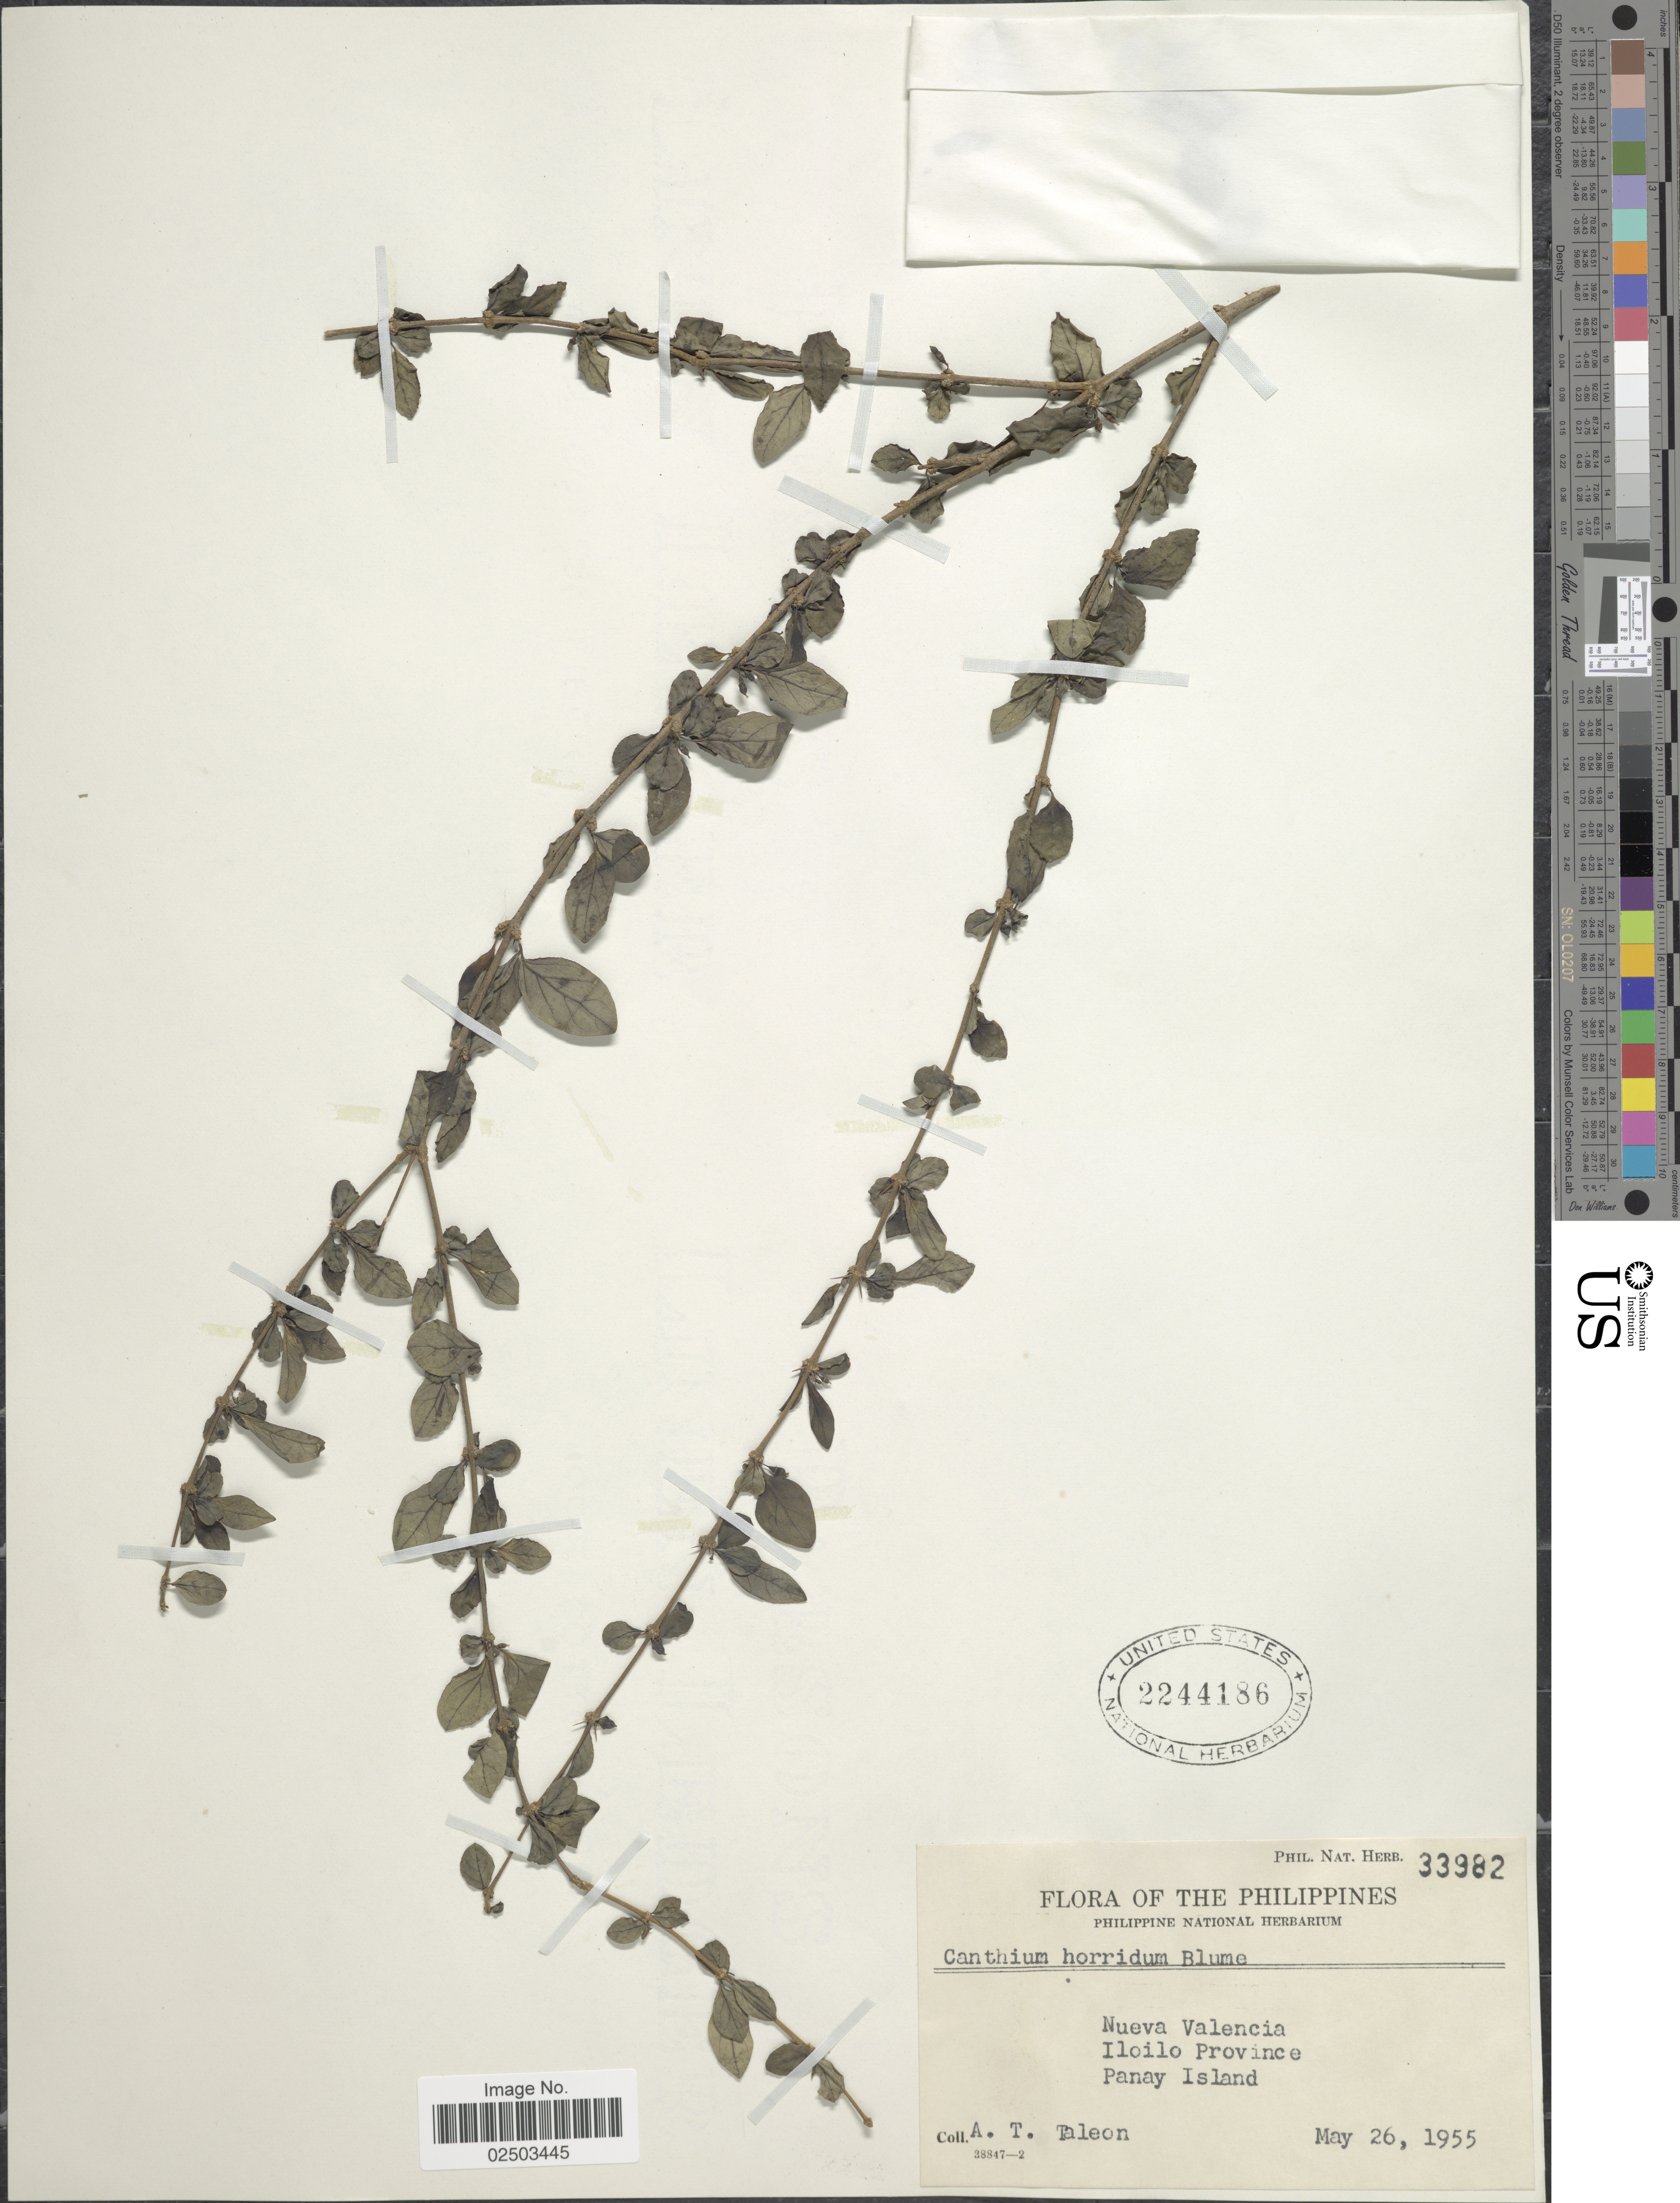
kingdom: Plantae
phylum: Tracheophyta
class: Magnoliopsida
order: Gentianales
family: Rubiaceae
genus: Canthium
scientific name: Canthium horridum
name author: Blume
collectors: A. Taleon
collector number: Phil. Nat. Herb. 33982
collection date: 1955-05-26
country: Philippines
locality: Nueva Valencia, Iloilo Province, Panay Island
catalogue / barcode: US 2244186